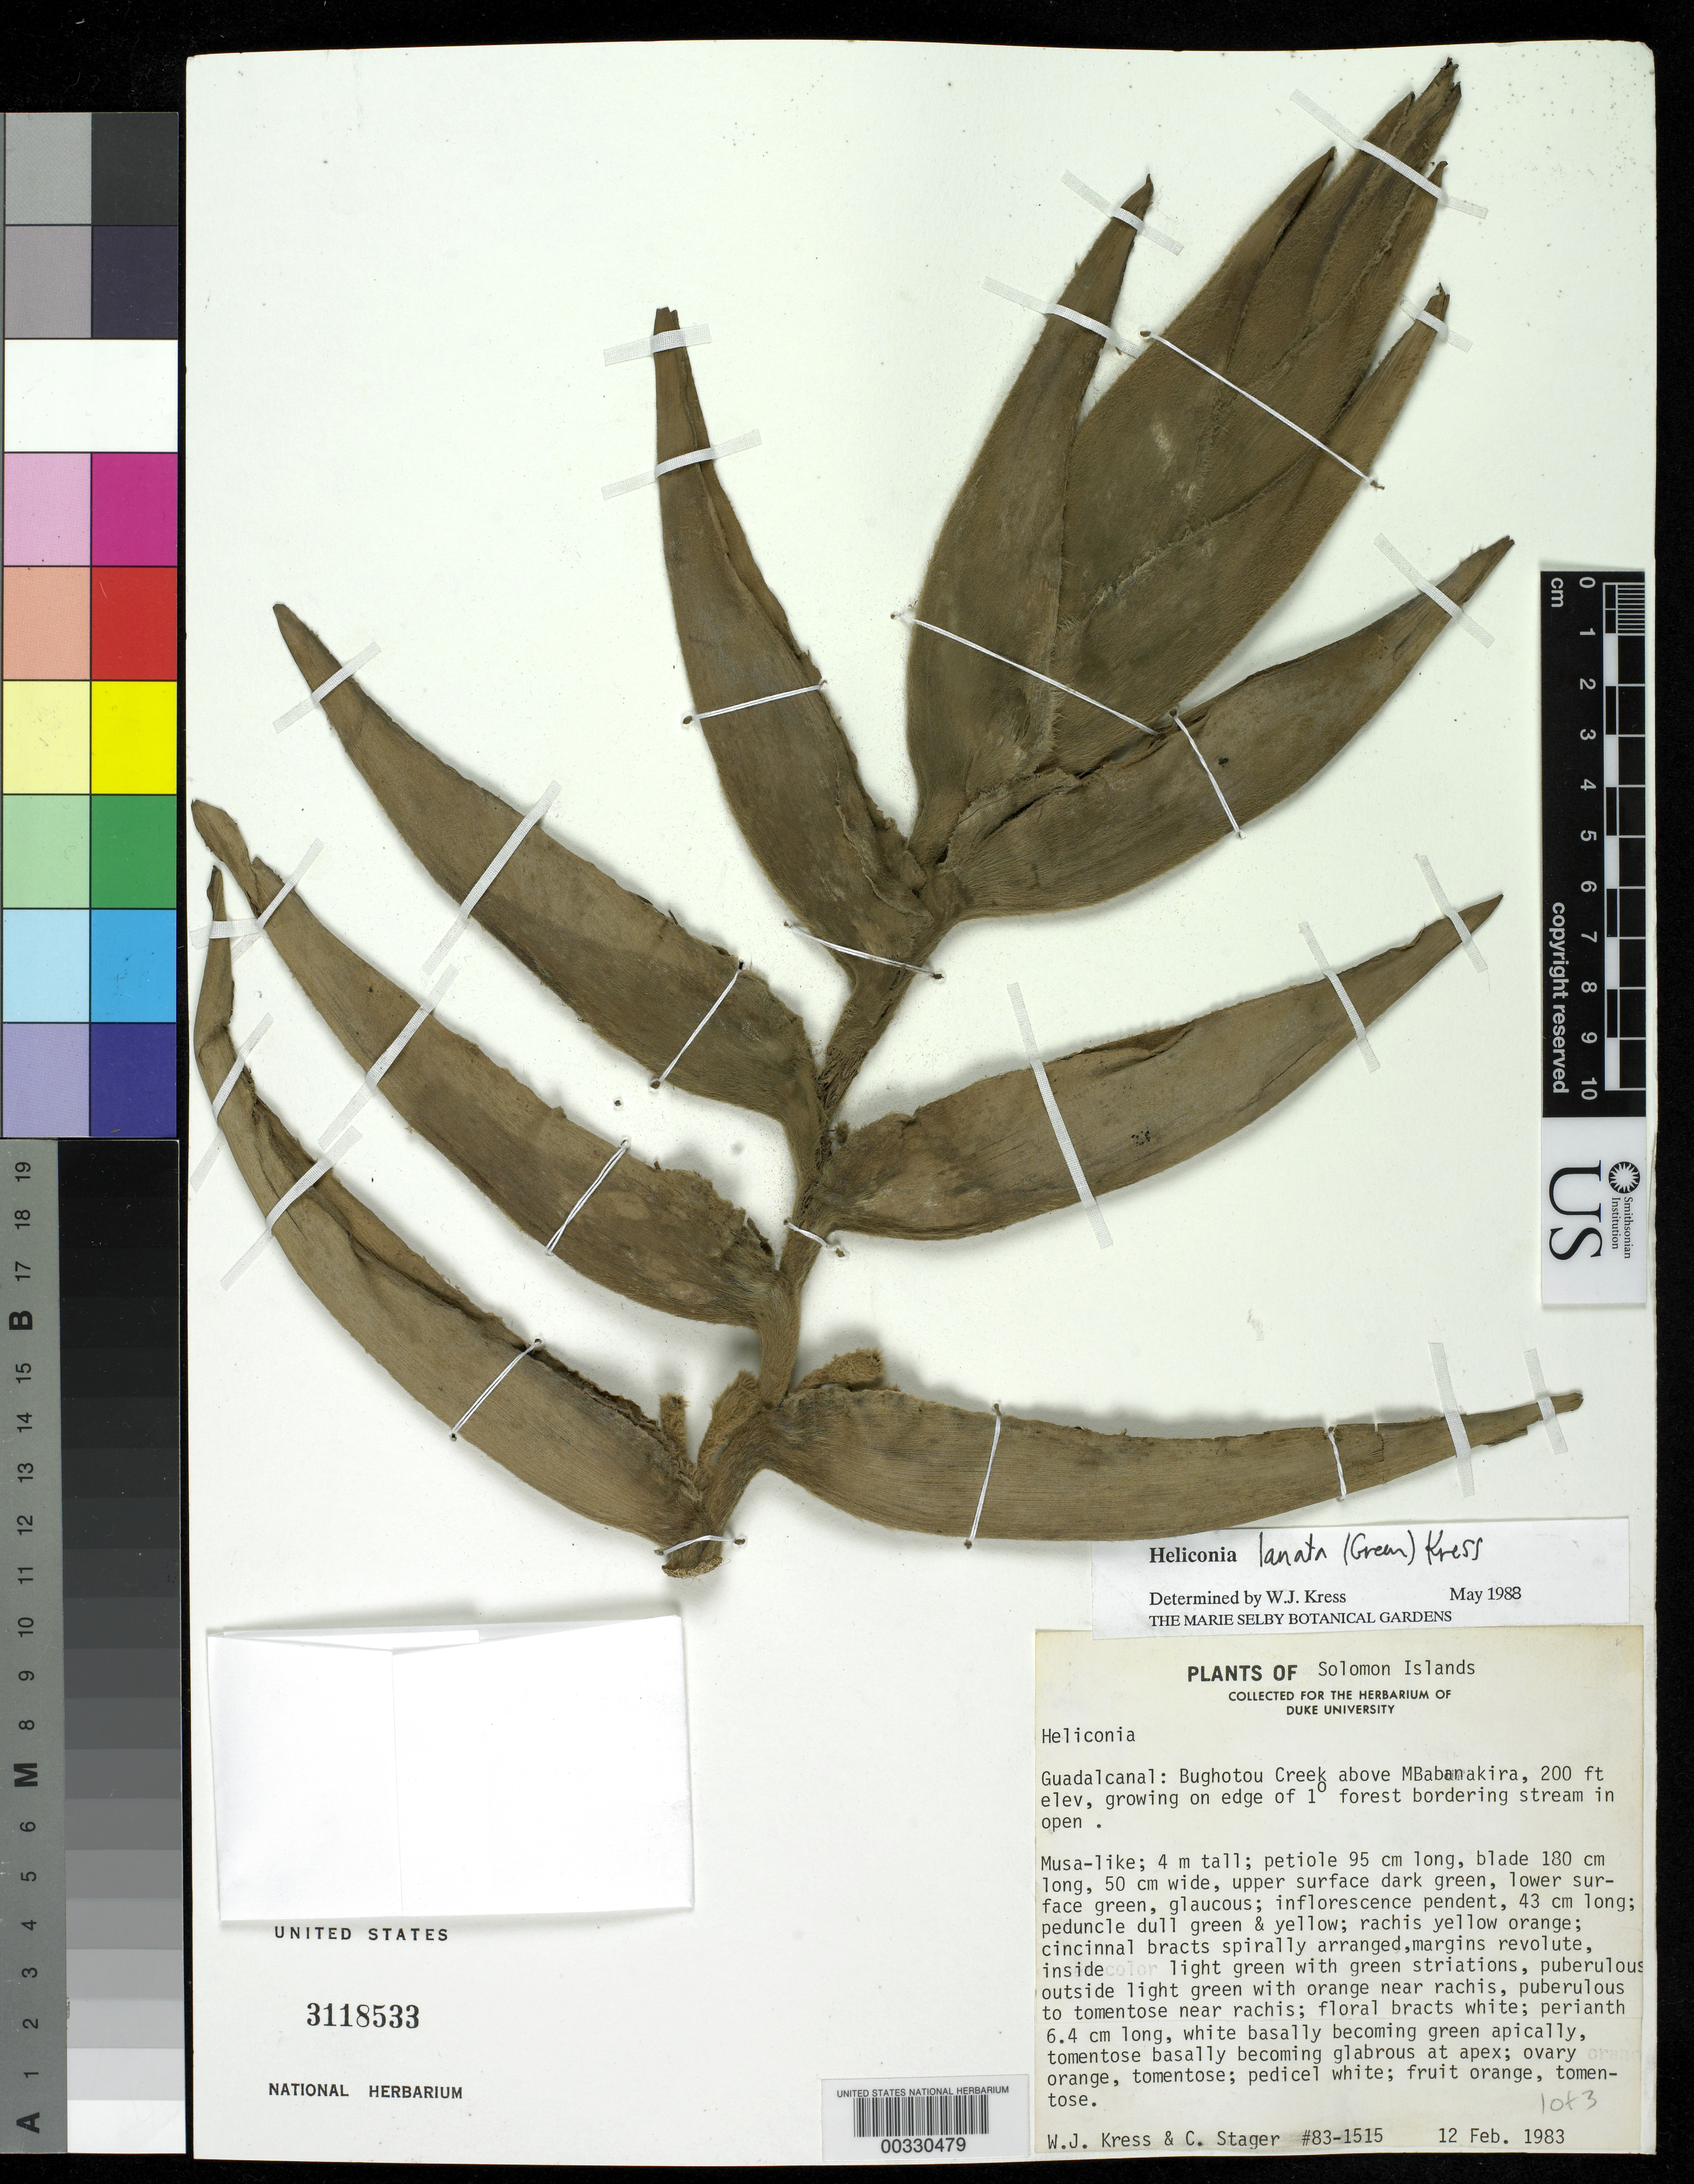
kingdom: Plantae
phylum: Tracheophyta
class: Liliopsida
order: Zingiberales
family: Heliconiaceae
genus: Heliconia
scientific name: Heliconia lanata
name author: (P.S. Green) W.J. Kress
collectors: W. J. Kress & C. Stager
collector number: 83-1515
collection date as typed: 12 Feb 1983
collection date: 1983-02-12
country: Solomon Islands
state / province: Guadalcanal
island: Guadalcanal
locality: Bughotou creek above mbabanakira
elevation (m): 61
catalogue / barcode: US 3118533